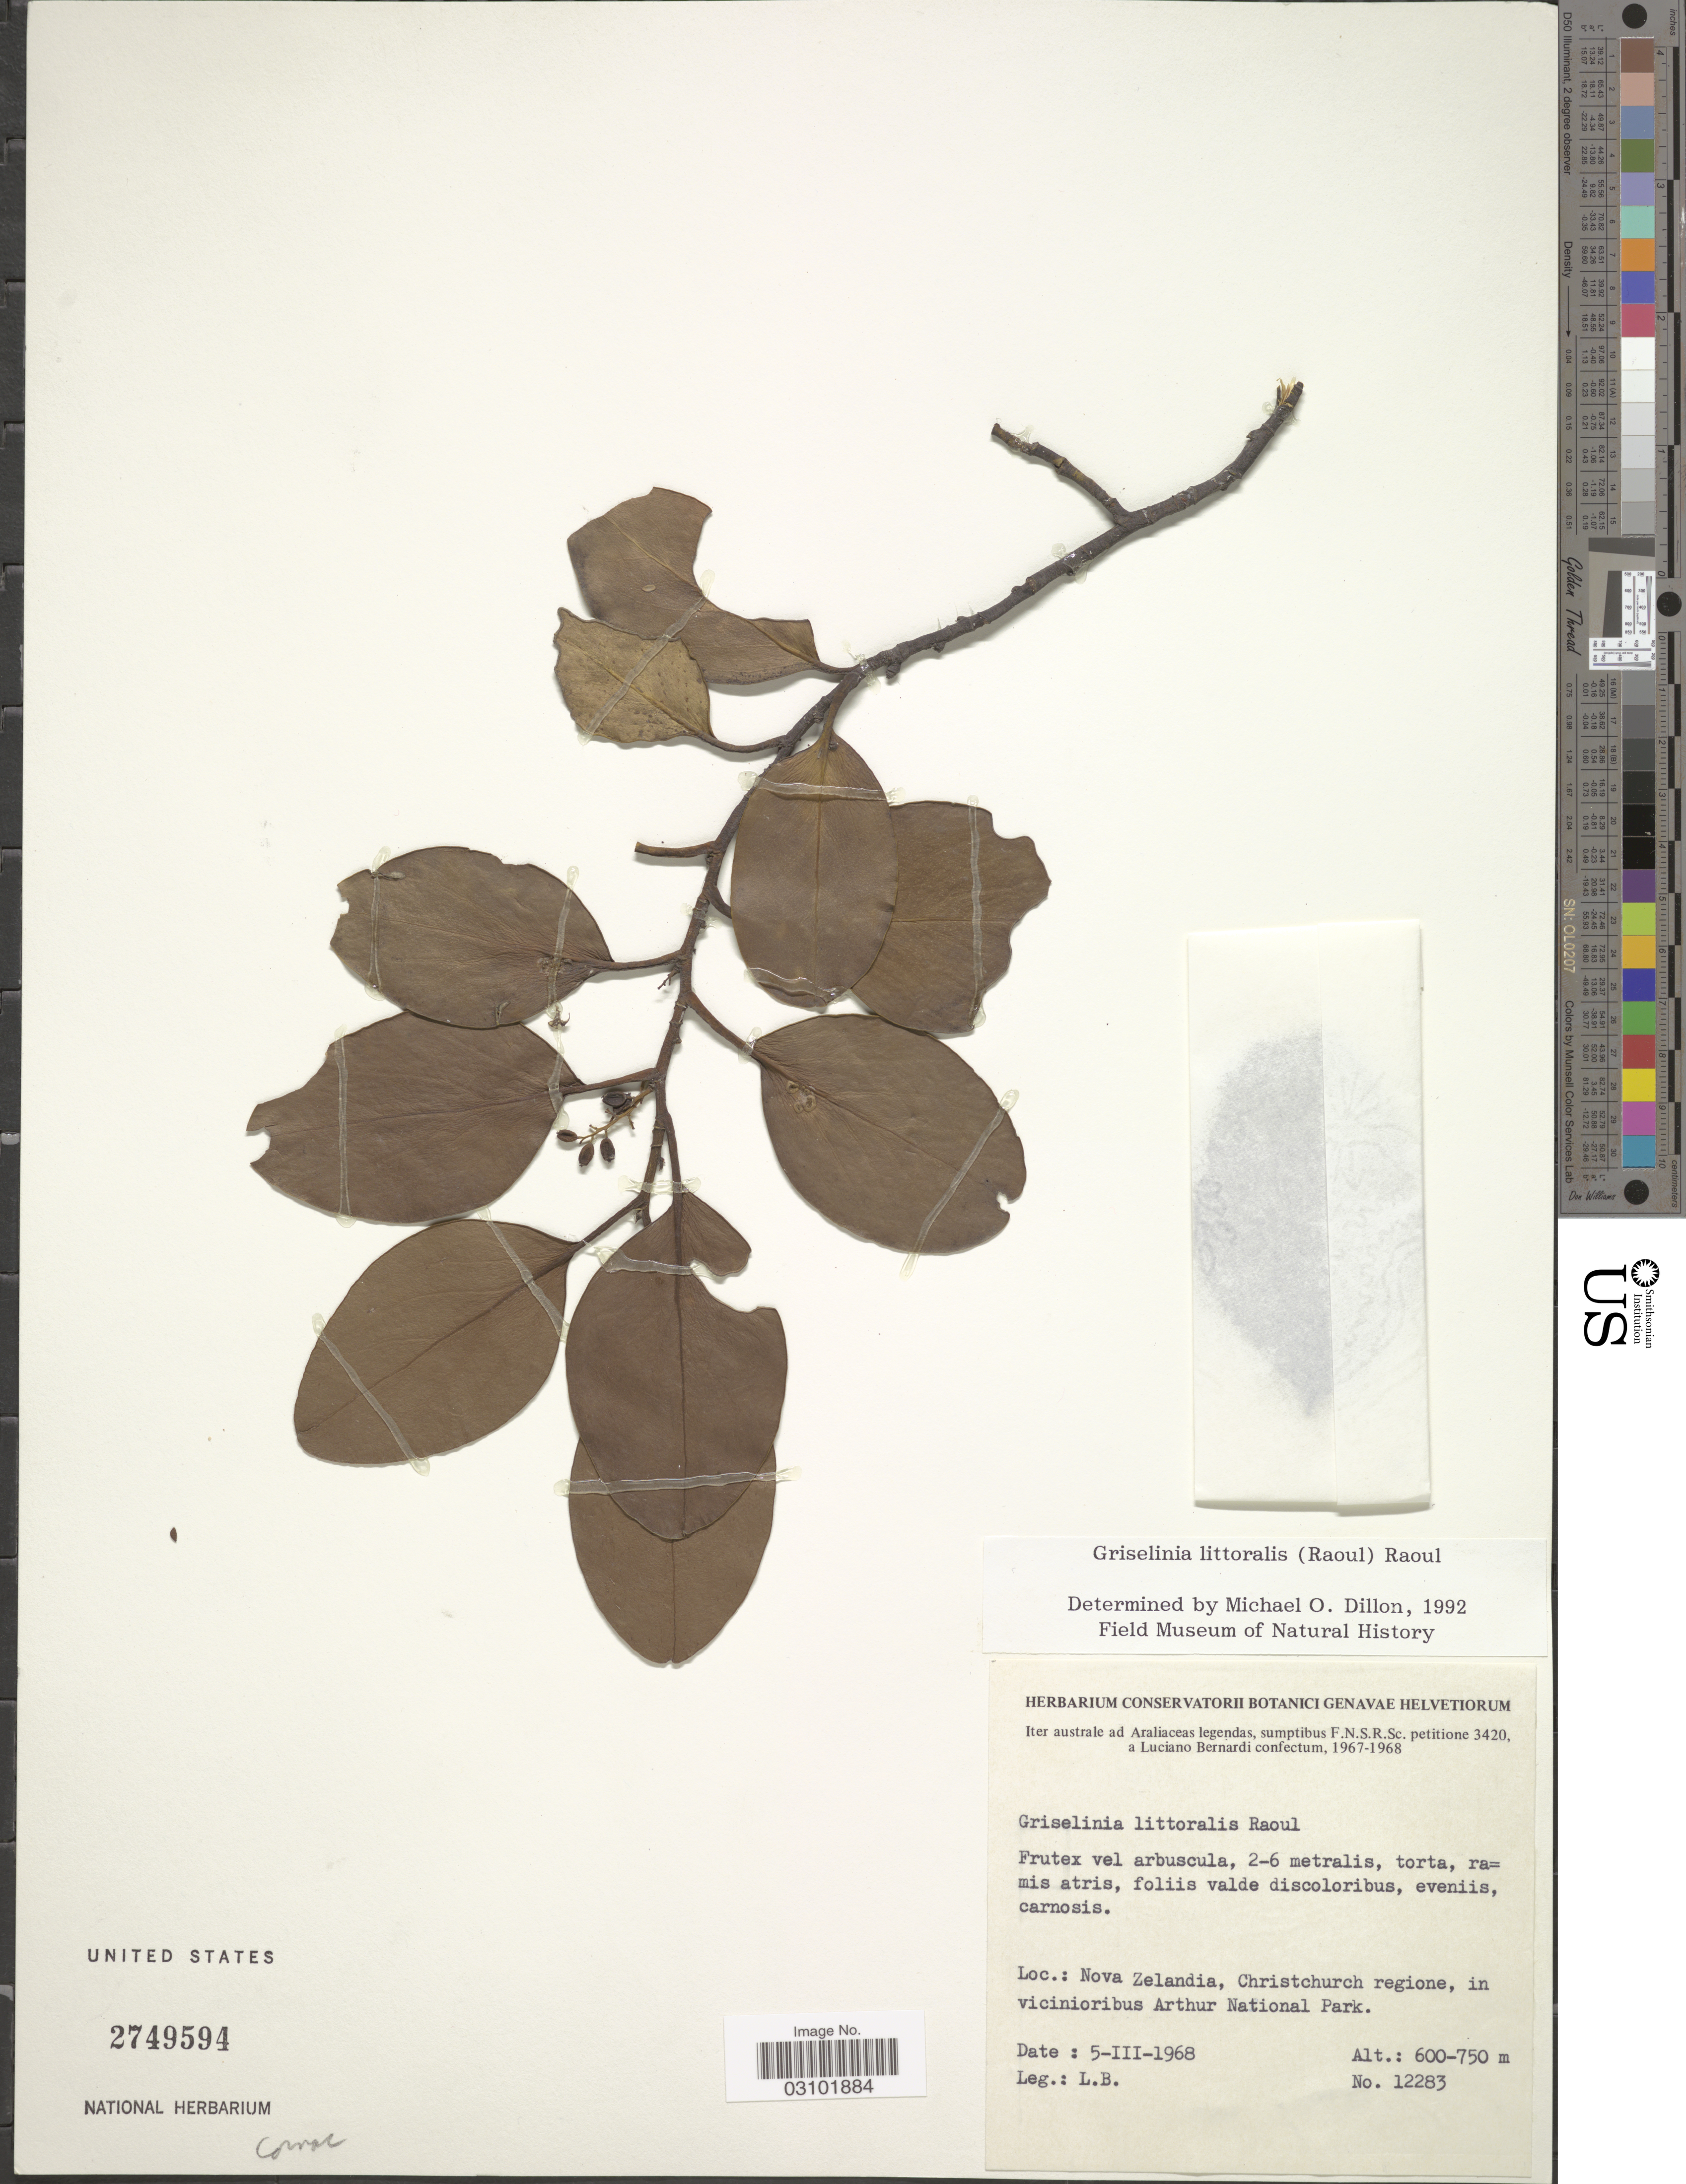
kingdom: Plantae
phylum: Tracheophyta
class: Magnoliopsida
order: Apiales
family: Griseliniaceae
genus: Griselinia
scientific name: Griselinia littoralis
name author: (Raoul) Raoul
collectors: L. Bernardi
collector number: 12283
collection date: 1968-03-05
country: New Zealand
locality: Nova Zelandia, Christchurch regione, in vicinioribus Arthur National Park.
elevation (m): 600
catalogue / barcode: US 2749594